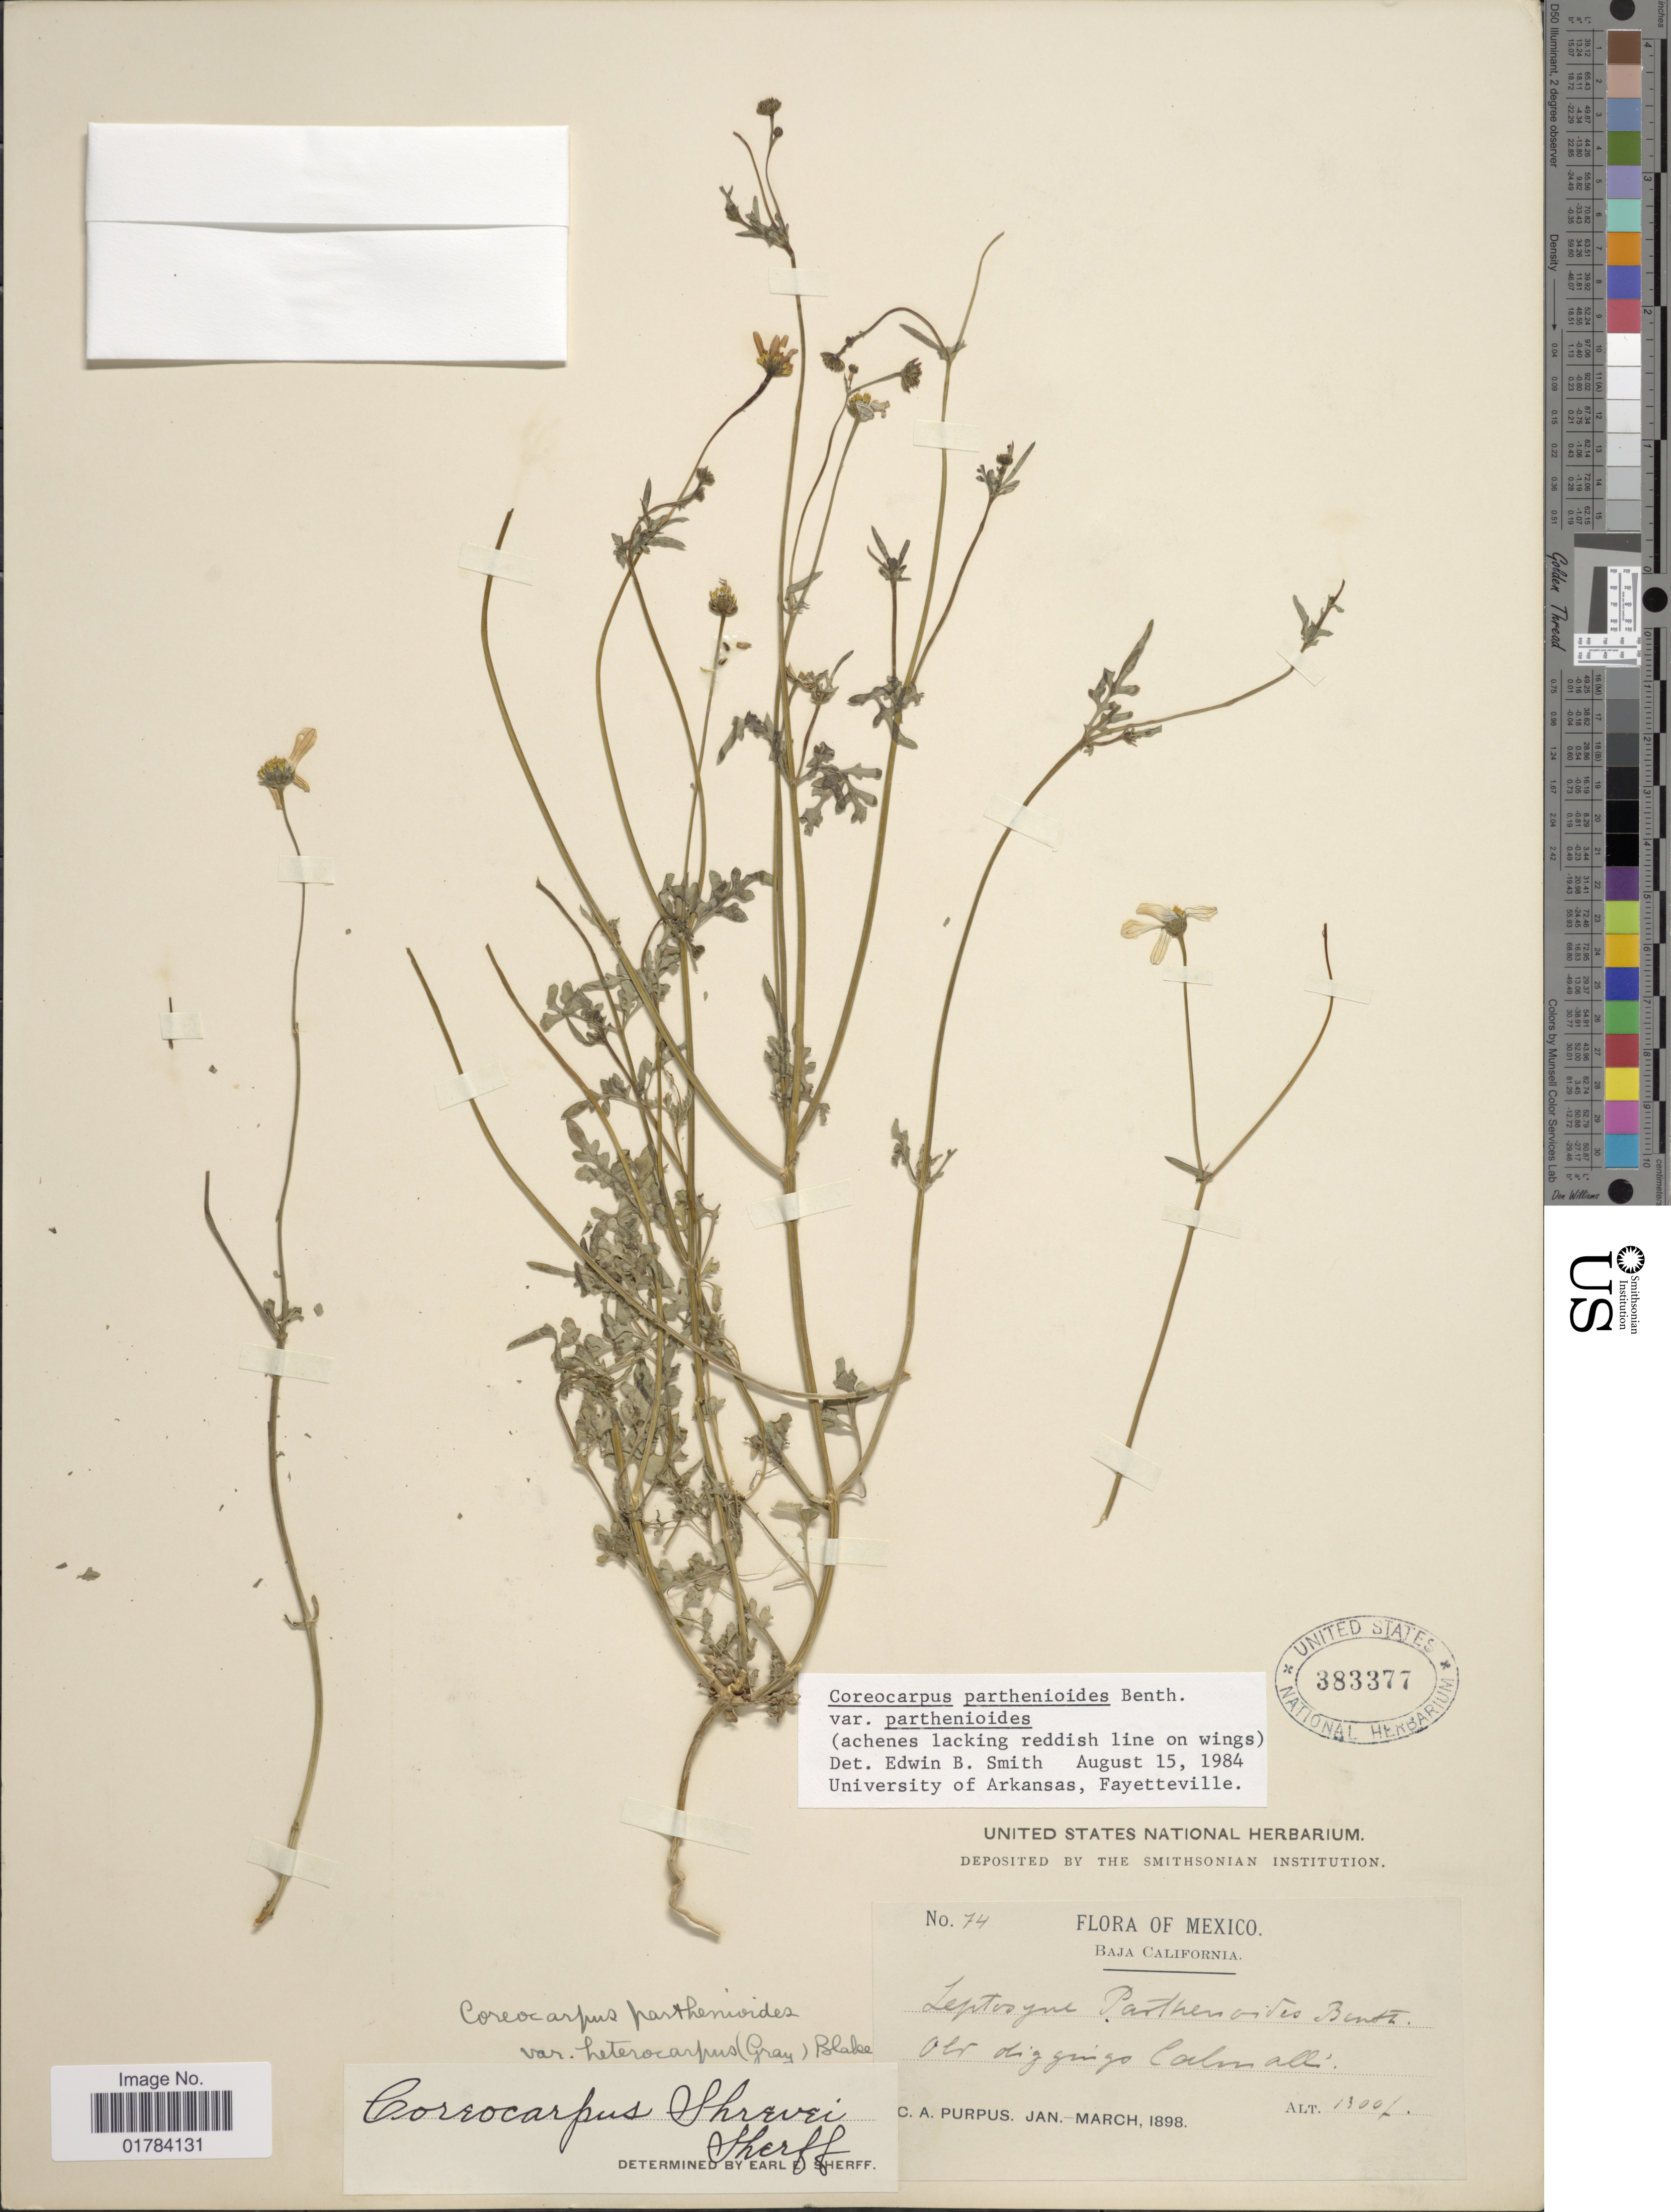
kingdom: Plantae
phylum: Tracheophyta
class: Magnoliopsida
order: Asterales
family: Asteraceae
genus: Coreocarpus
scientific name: Coreocarpus parthenioides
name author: Benth.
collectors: C. A. Purpus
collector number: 74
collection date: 1898-01/1898-03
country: Mexico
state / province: Baja California Norte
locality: Camalú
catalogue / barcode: US 383377